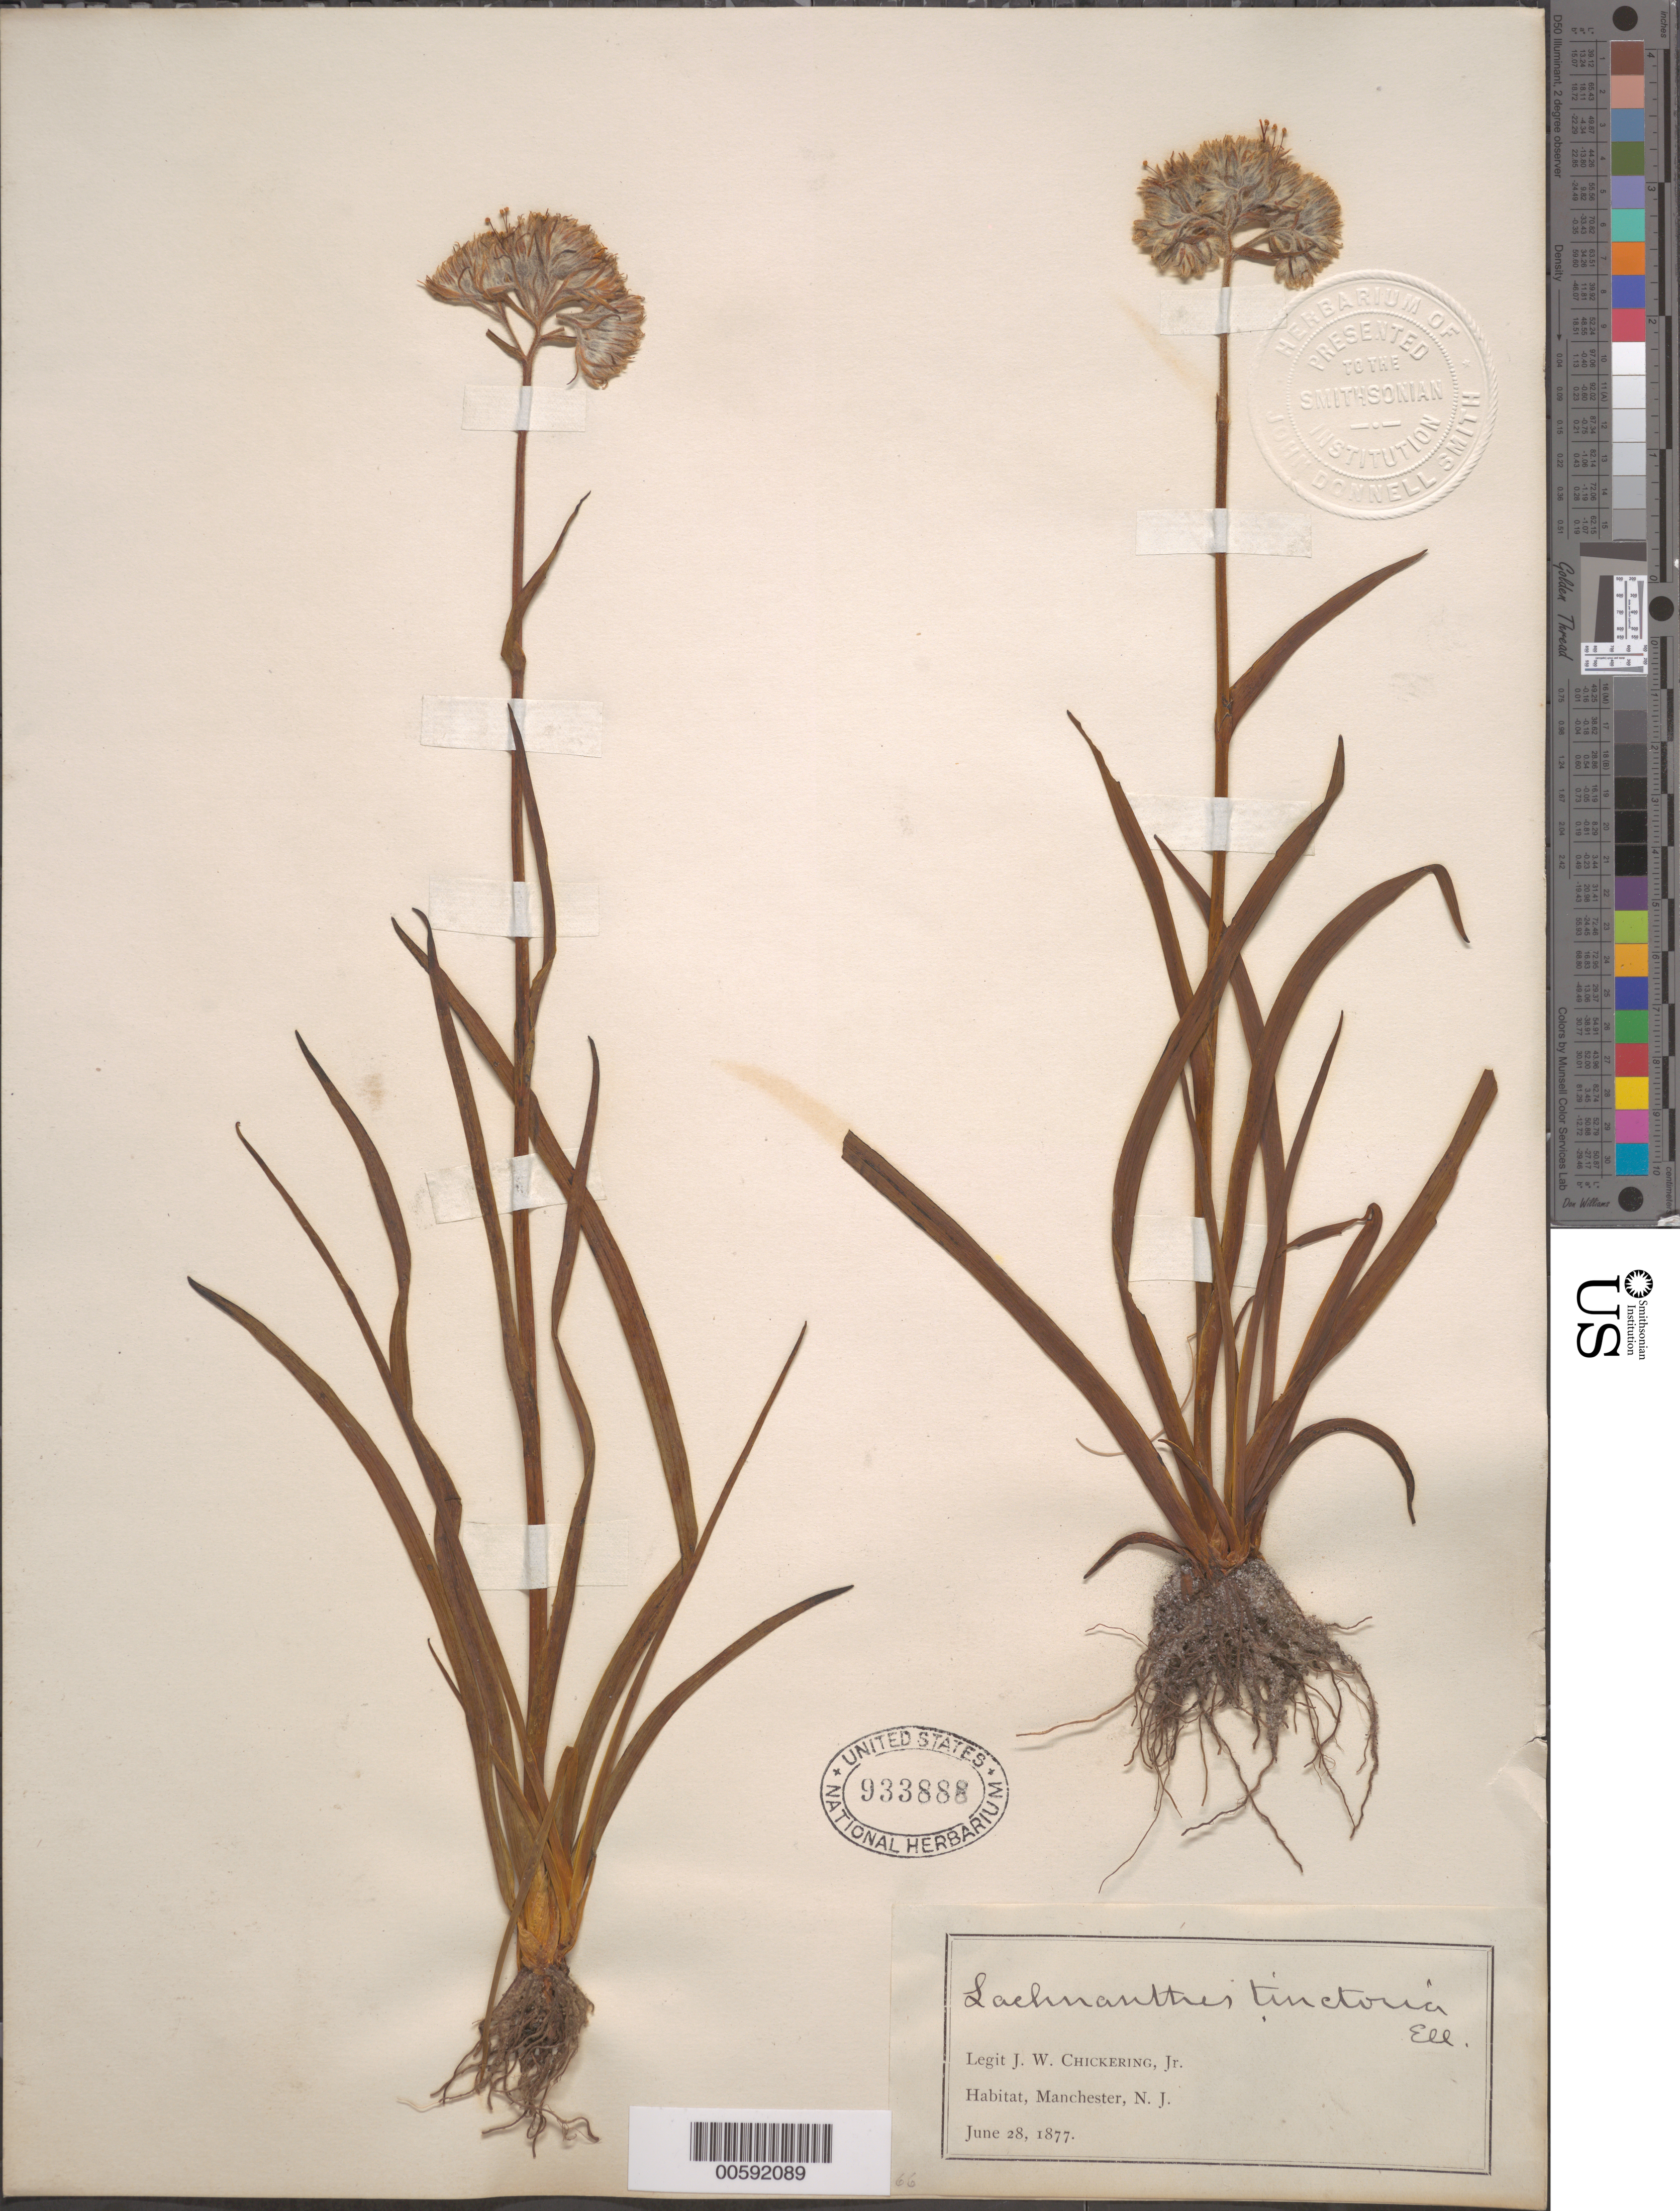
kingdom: Plantae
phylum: Tracheophyta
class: Liliopsida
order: Commelinales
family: Haemodoraceae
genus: Lachnanthes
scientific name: Lachnanthes tinctoria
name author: (Walter ex J.F. Gmel.) Elliott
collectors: J. W. Chickering Jr.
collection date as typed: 28 Jun 1877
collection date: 1877-06-28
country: United States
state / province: New Jersey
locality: Manchester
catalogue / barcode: US 933888